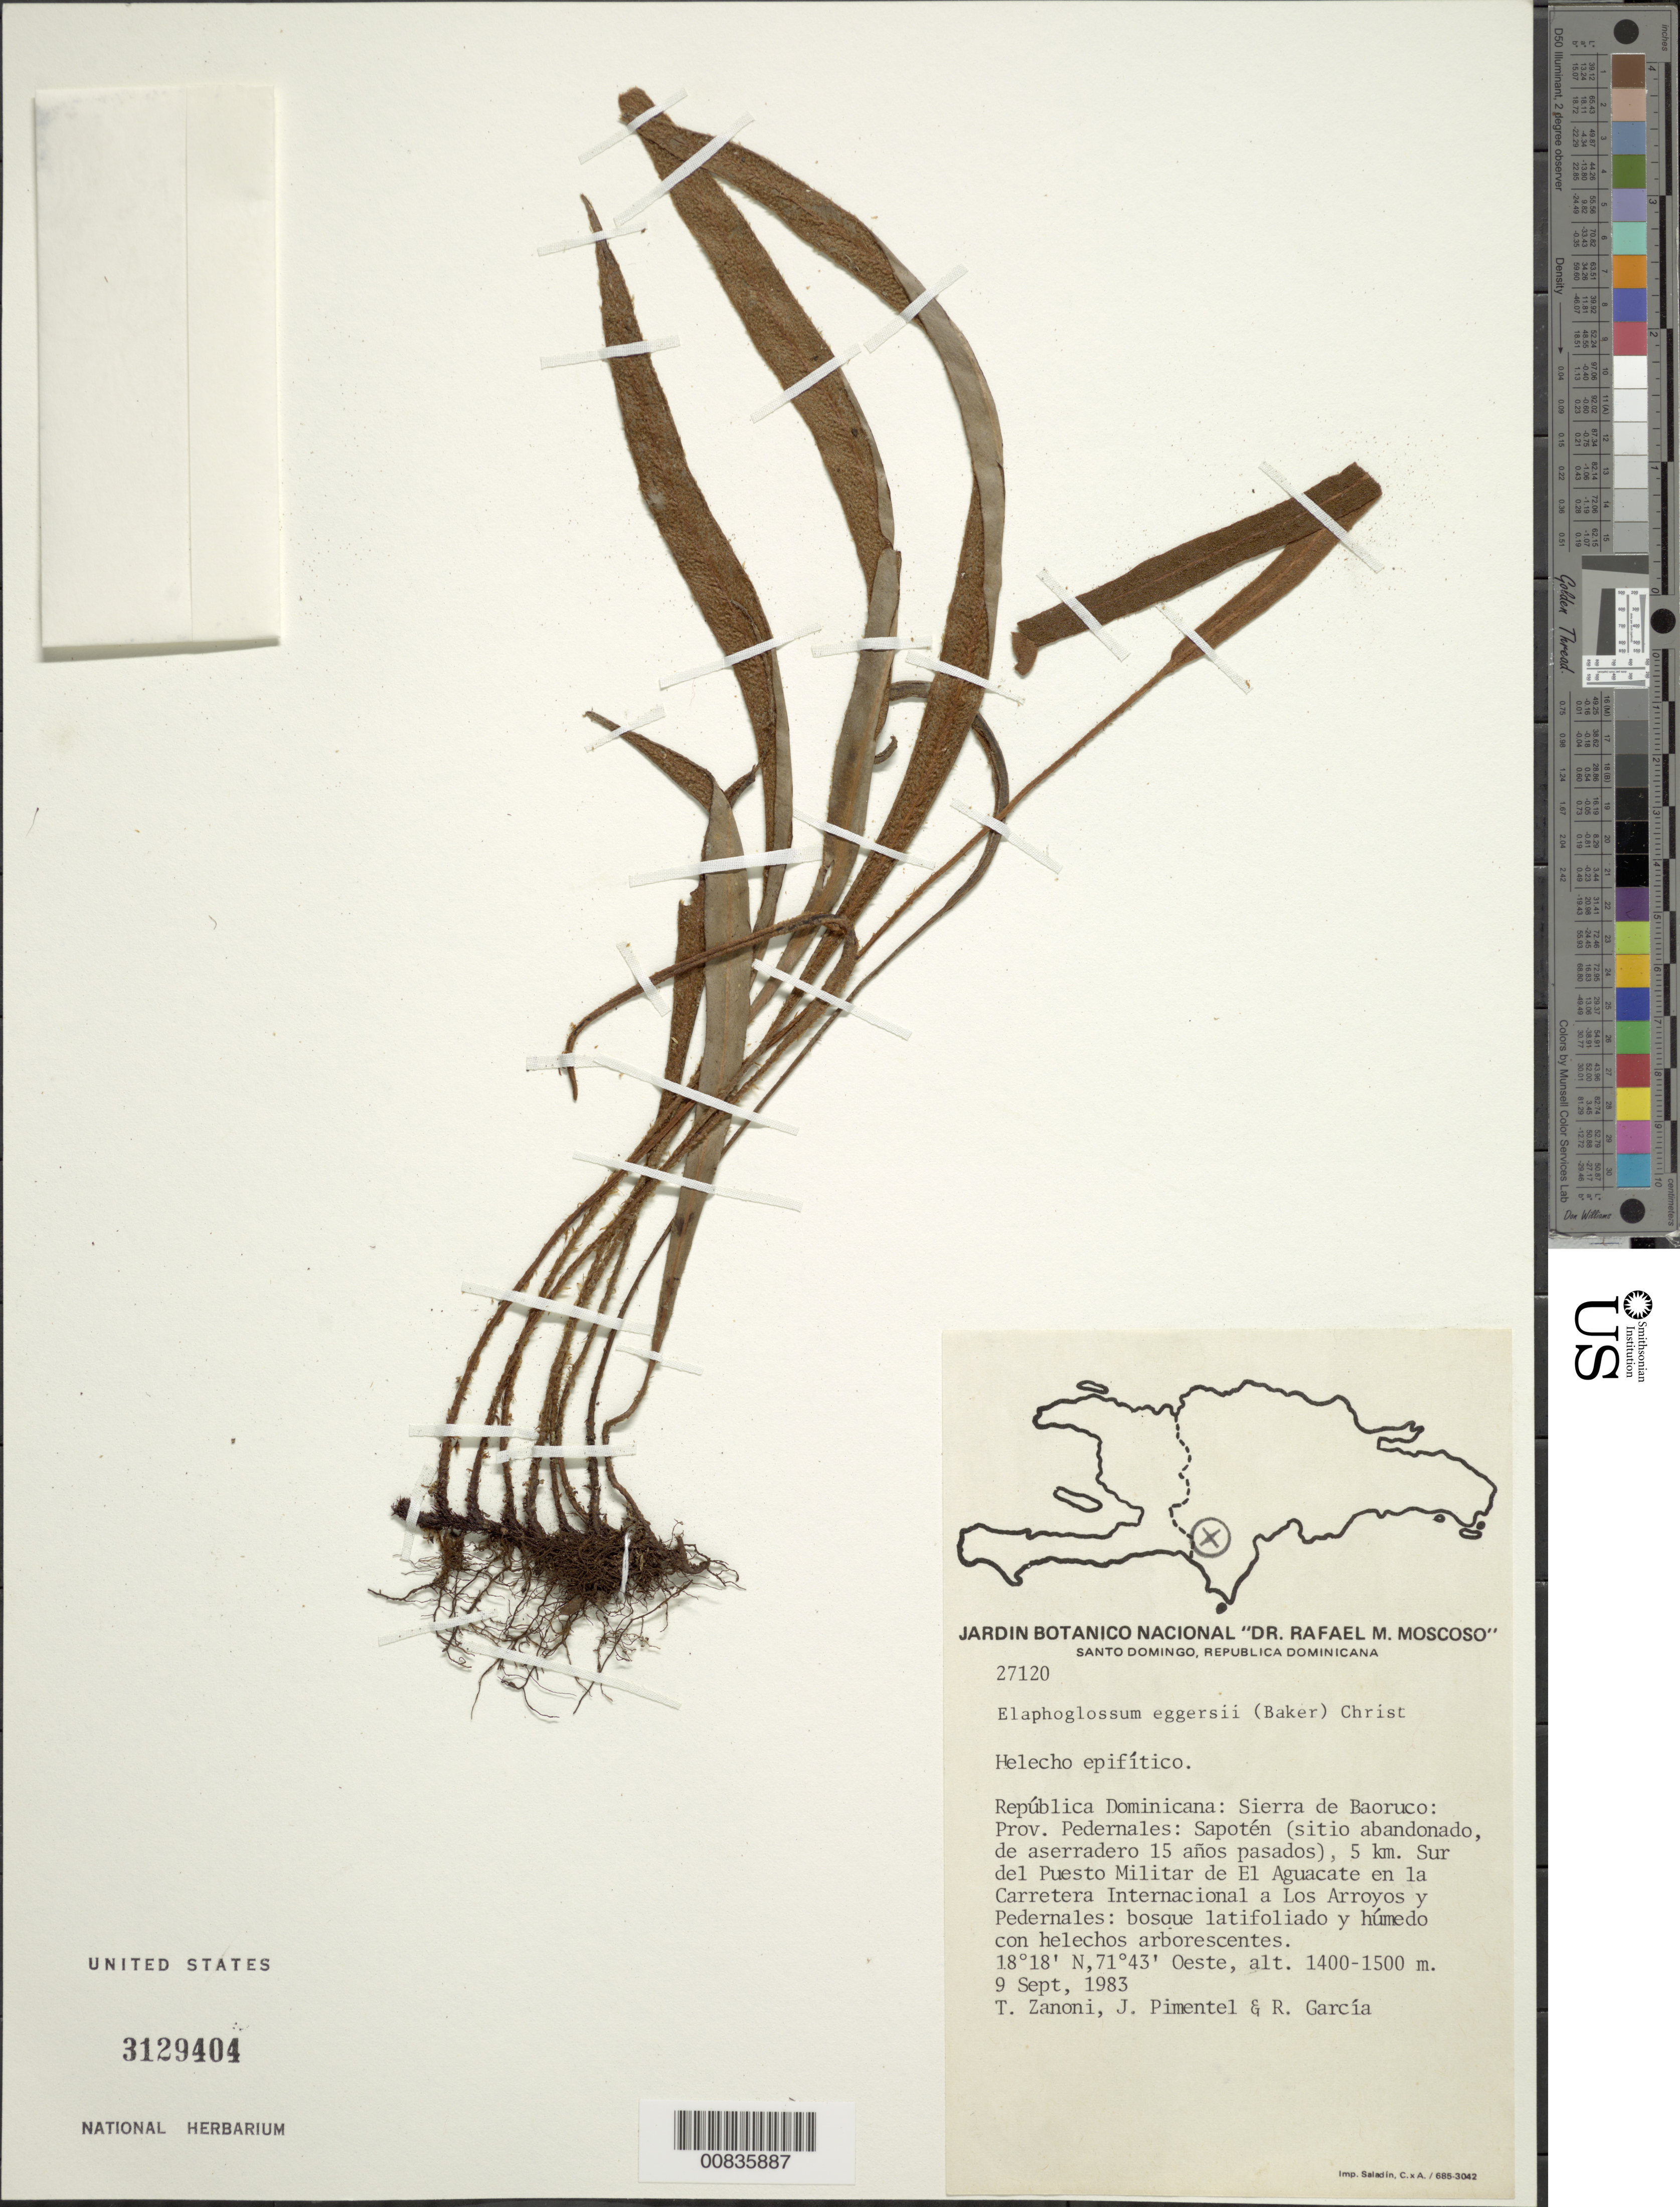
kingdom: Plantae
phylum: Tracheophyta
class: Polypodiopsida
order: Polypodiales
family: Dryopteridaceae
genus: Elaphoglossum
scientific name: Elaphoglossum eggersii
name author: (Baker) Christ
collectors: T. A. Zanoni, J. Pimentel & R. G. García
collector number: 27120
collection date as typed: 09 Sep 1983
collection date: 1983-09-09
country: Dominican Republic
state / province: Pedernales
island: Hispaniola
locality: Sierra de Baoruco, Sapotén, 5 km S del Puesto Militar de El Aguacate, Caarretera Internacional a Los Arroyos y Pedernales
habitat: Bosque latifoliado y húmedo con helechos arborescentes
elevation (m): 1400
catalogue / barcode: US 3129404